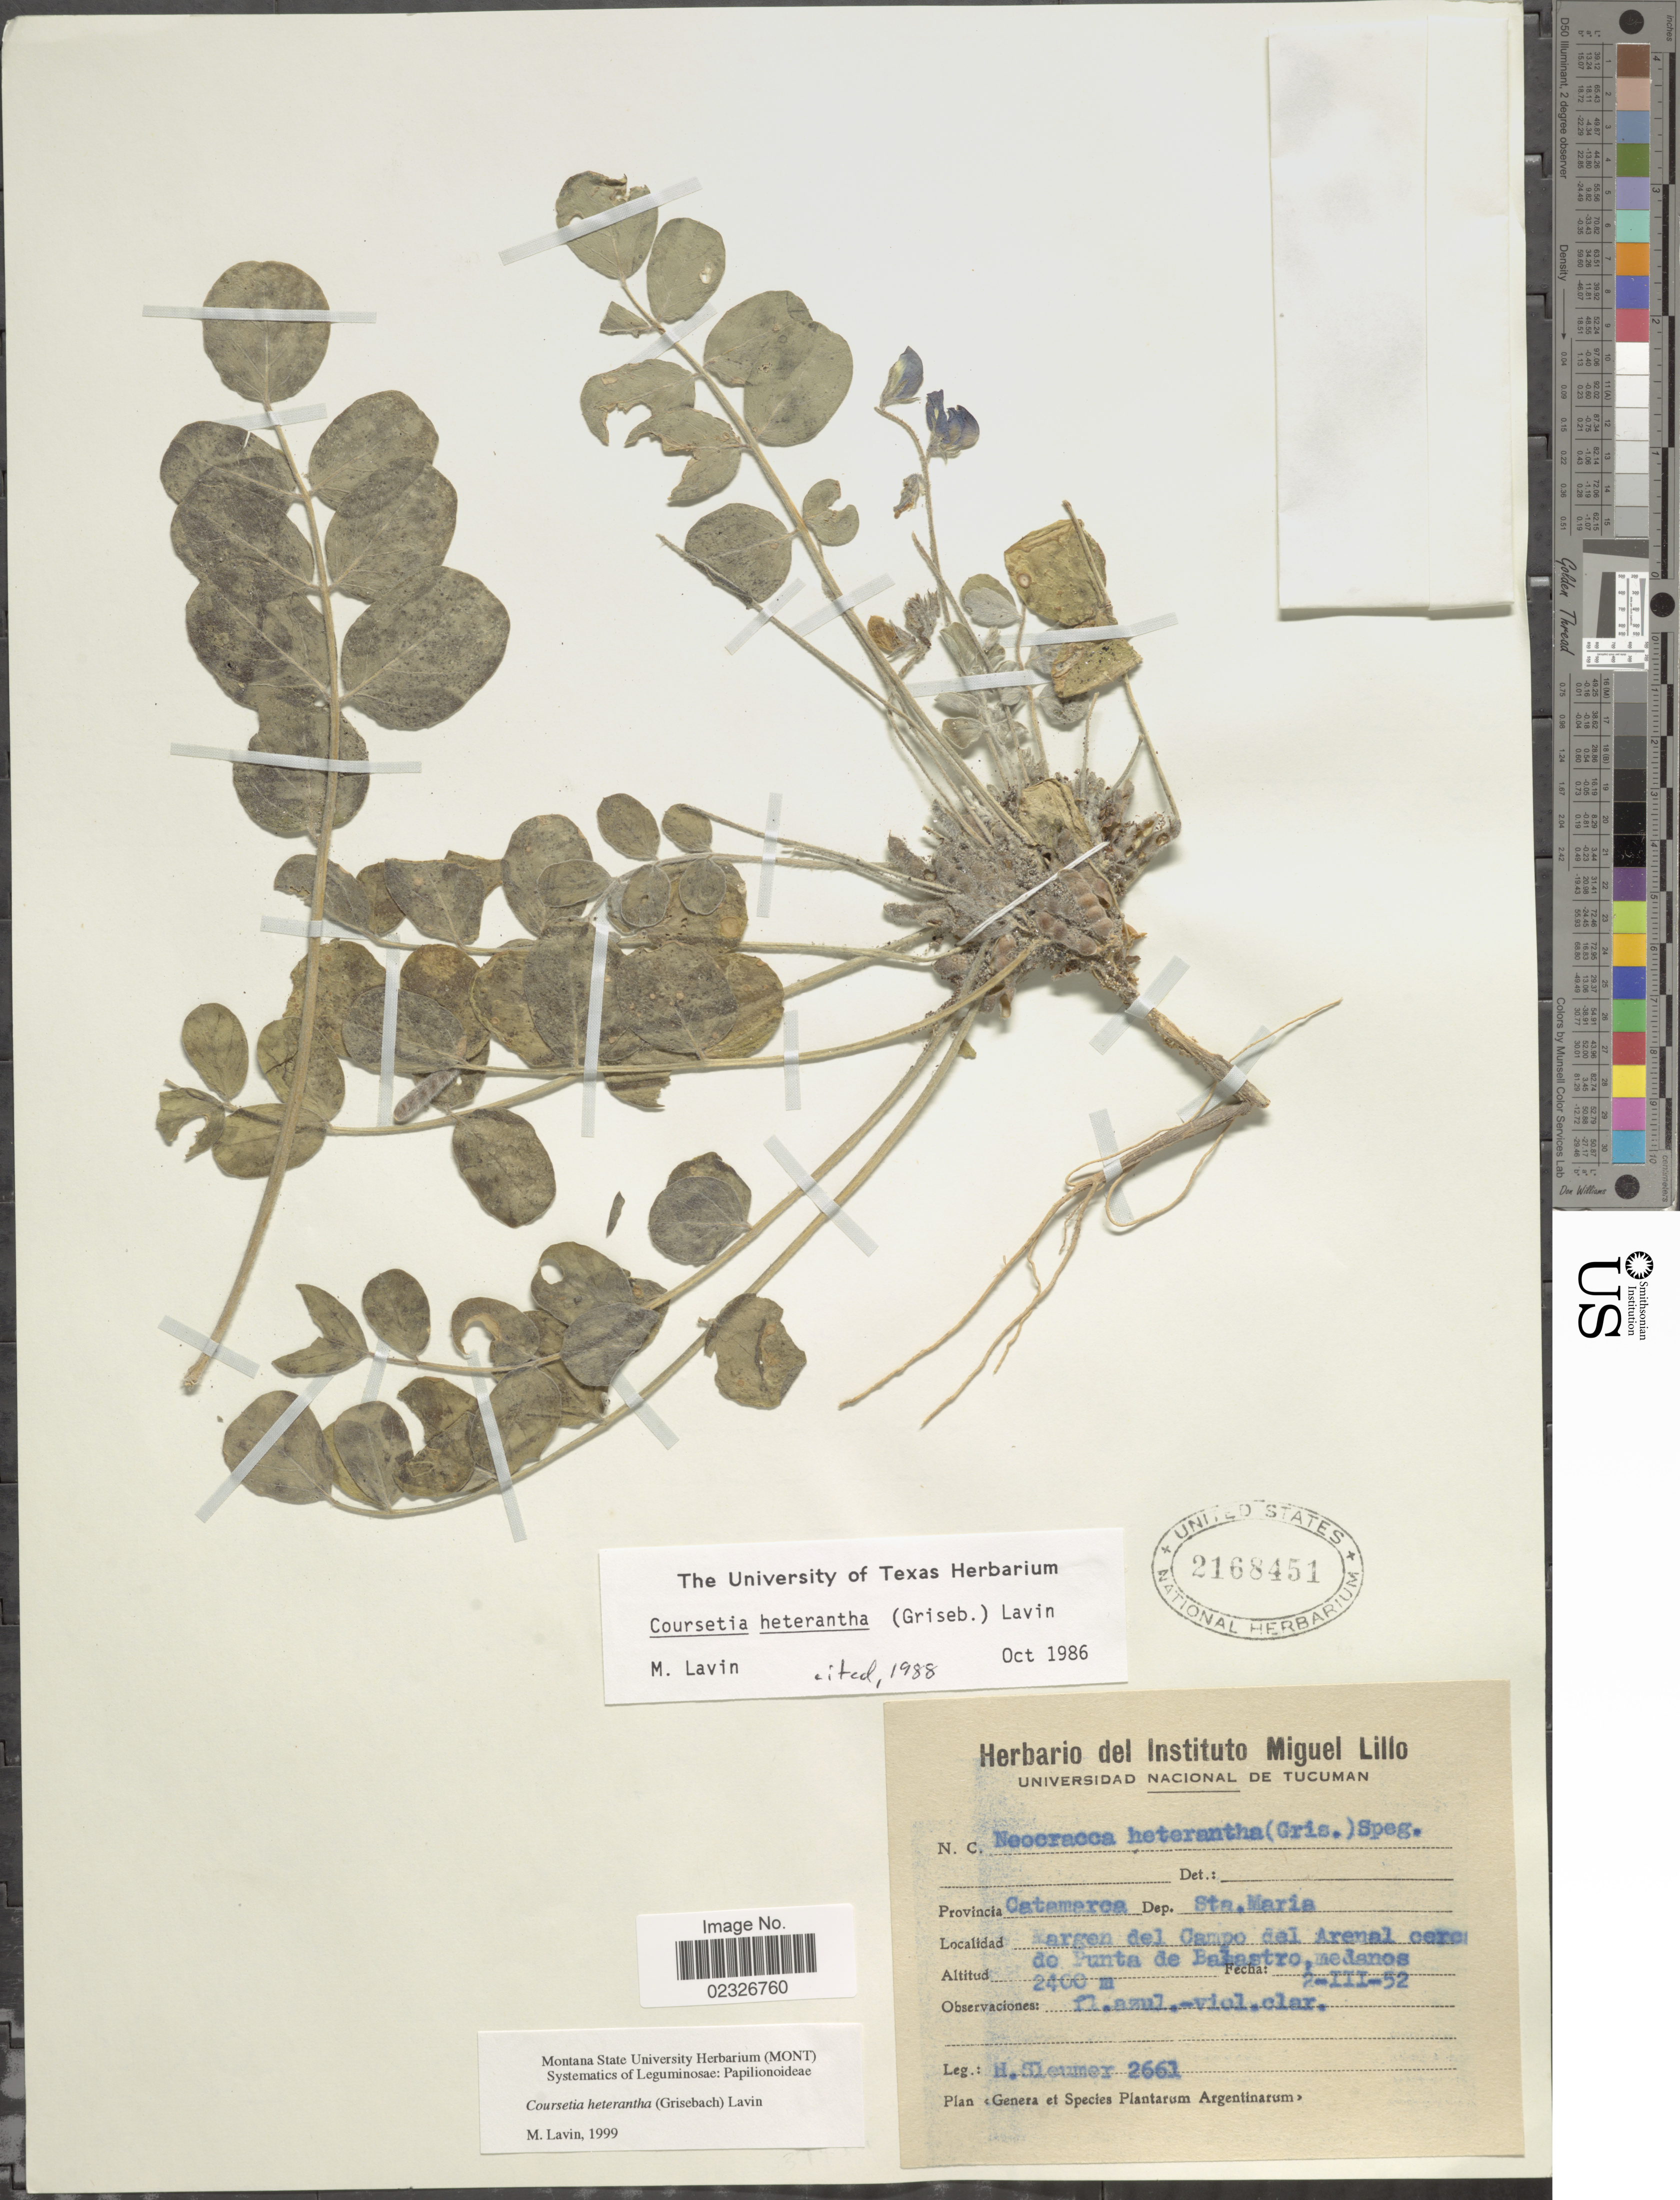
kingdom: Plantae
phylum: Tracheophyta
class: Magnoliopsida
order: Fabales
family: Fabaceae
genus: Coursetia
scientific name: Coursetia heterantha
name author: (Griseb.) Lavin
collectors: H. O. Sleumer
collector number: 2661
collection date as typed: Transcribed d/m/y: 2/3/52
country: Argentina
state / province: Catamarca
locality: Provincia Catamarca. Dep. Sta. Maria. Margen del Campo del Arenal cerca de Punta de Balastro, medanos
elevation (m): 2400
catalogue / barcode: US 2168451